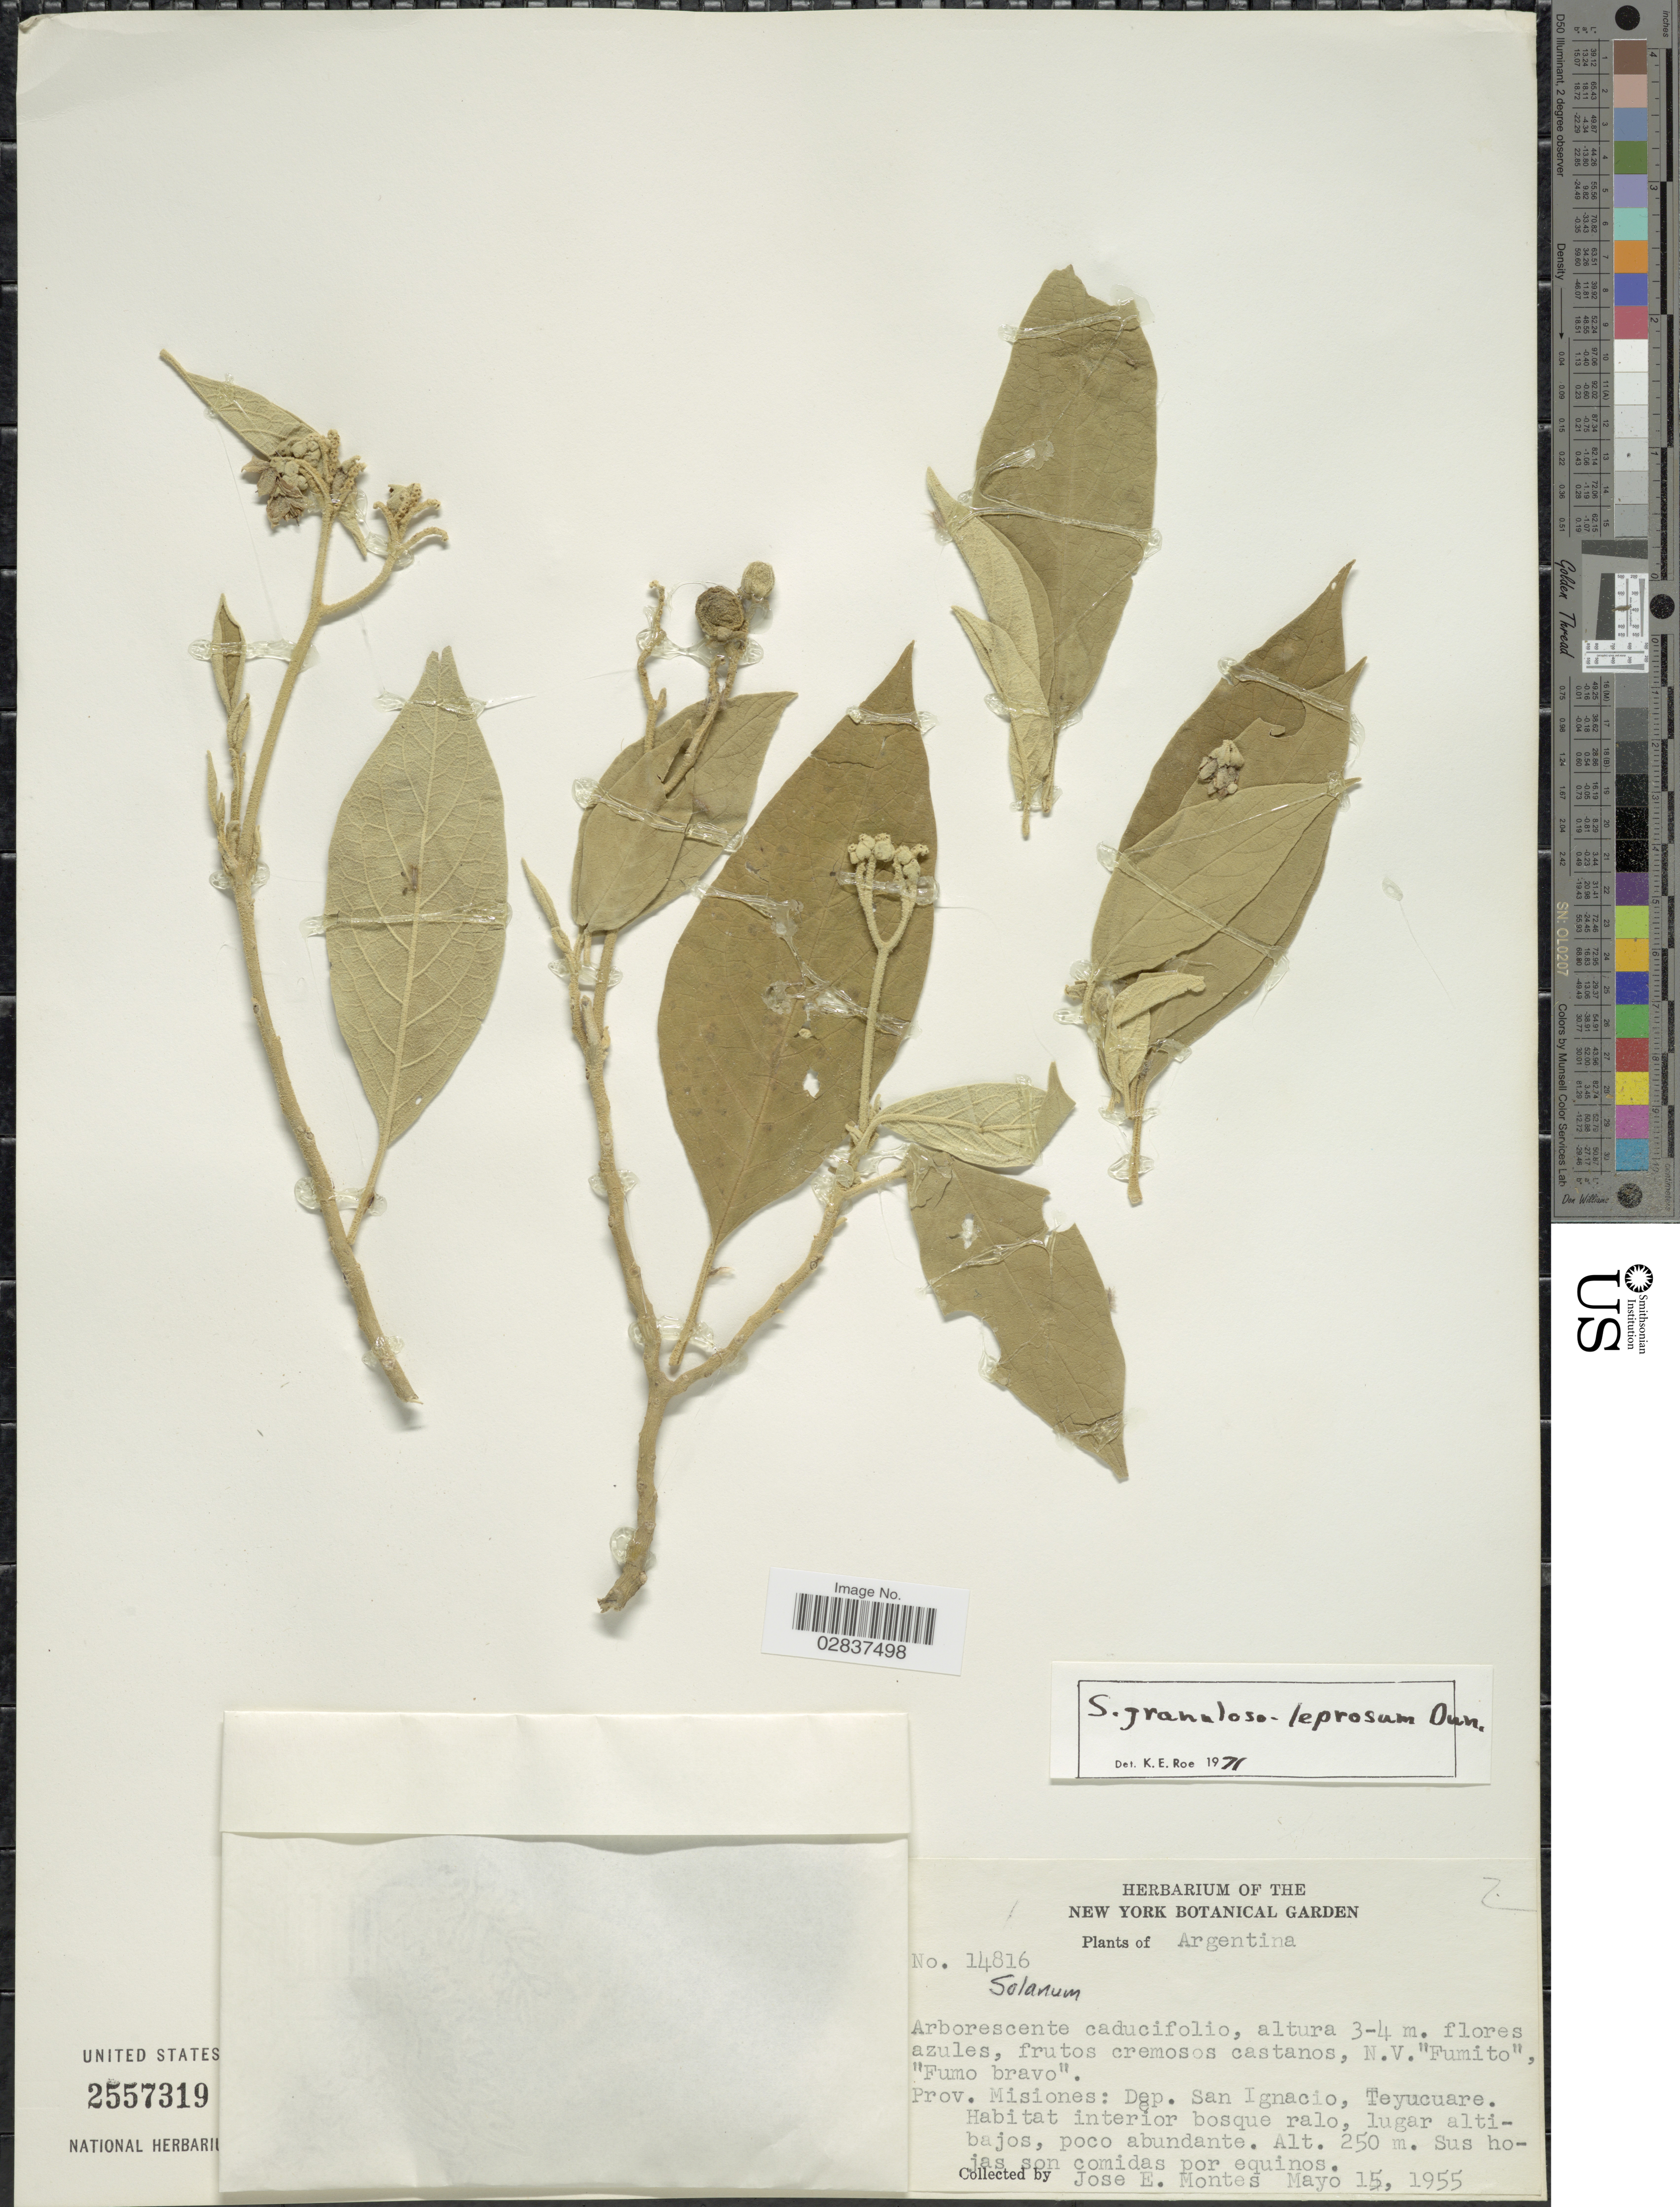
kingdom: Plantae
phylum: Tracheophyta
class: Magnoliopsida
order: Solanales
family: Solanaceae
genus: Solanum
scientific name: Solanum granuloso-leprosum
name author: Dunal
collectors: J. E. Montes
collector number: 14816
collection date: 1955-05-15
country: Argentina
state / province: Misiones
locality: Dep. San Ignacio, Teyucuare.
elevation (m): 250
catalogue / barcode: US 2557319